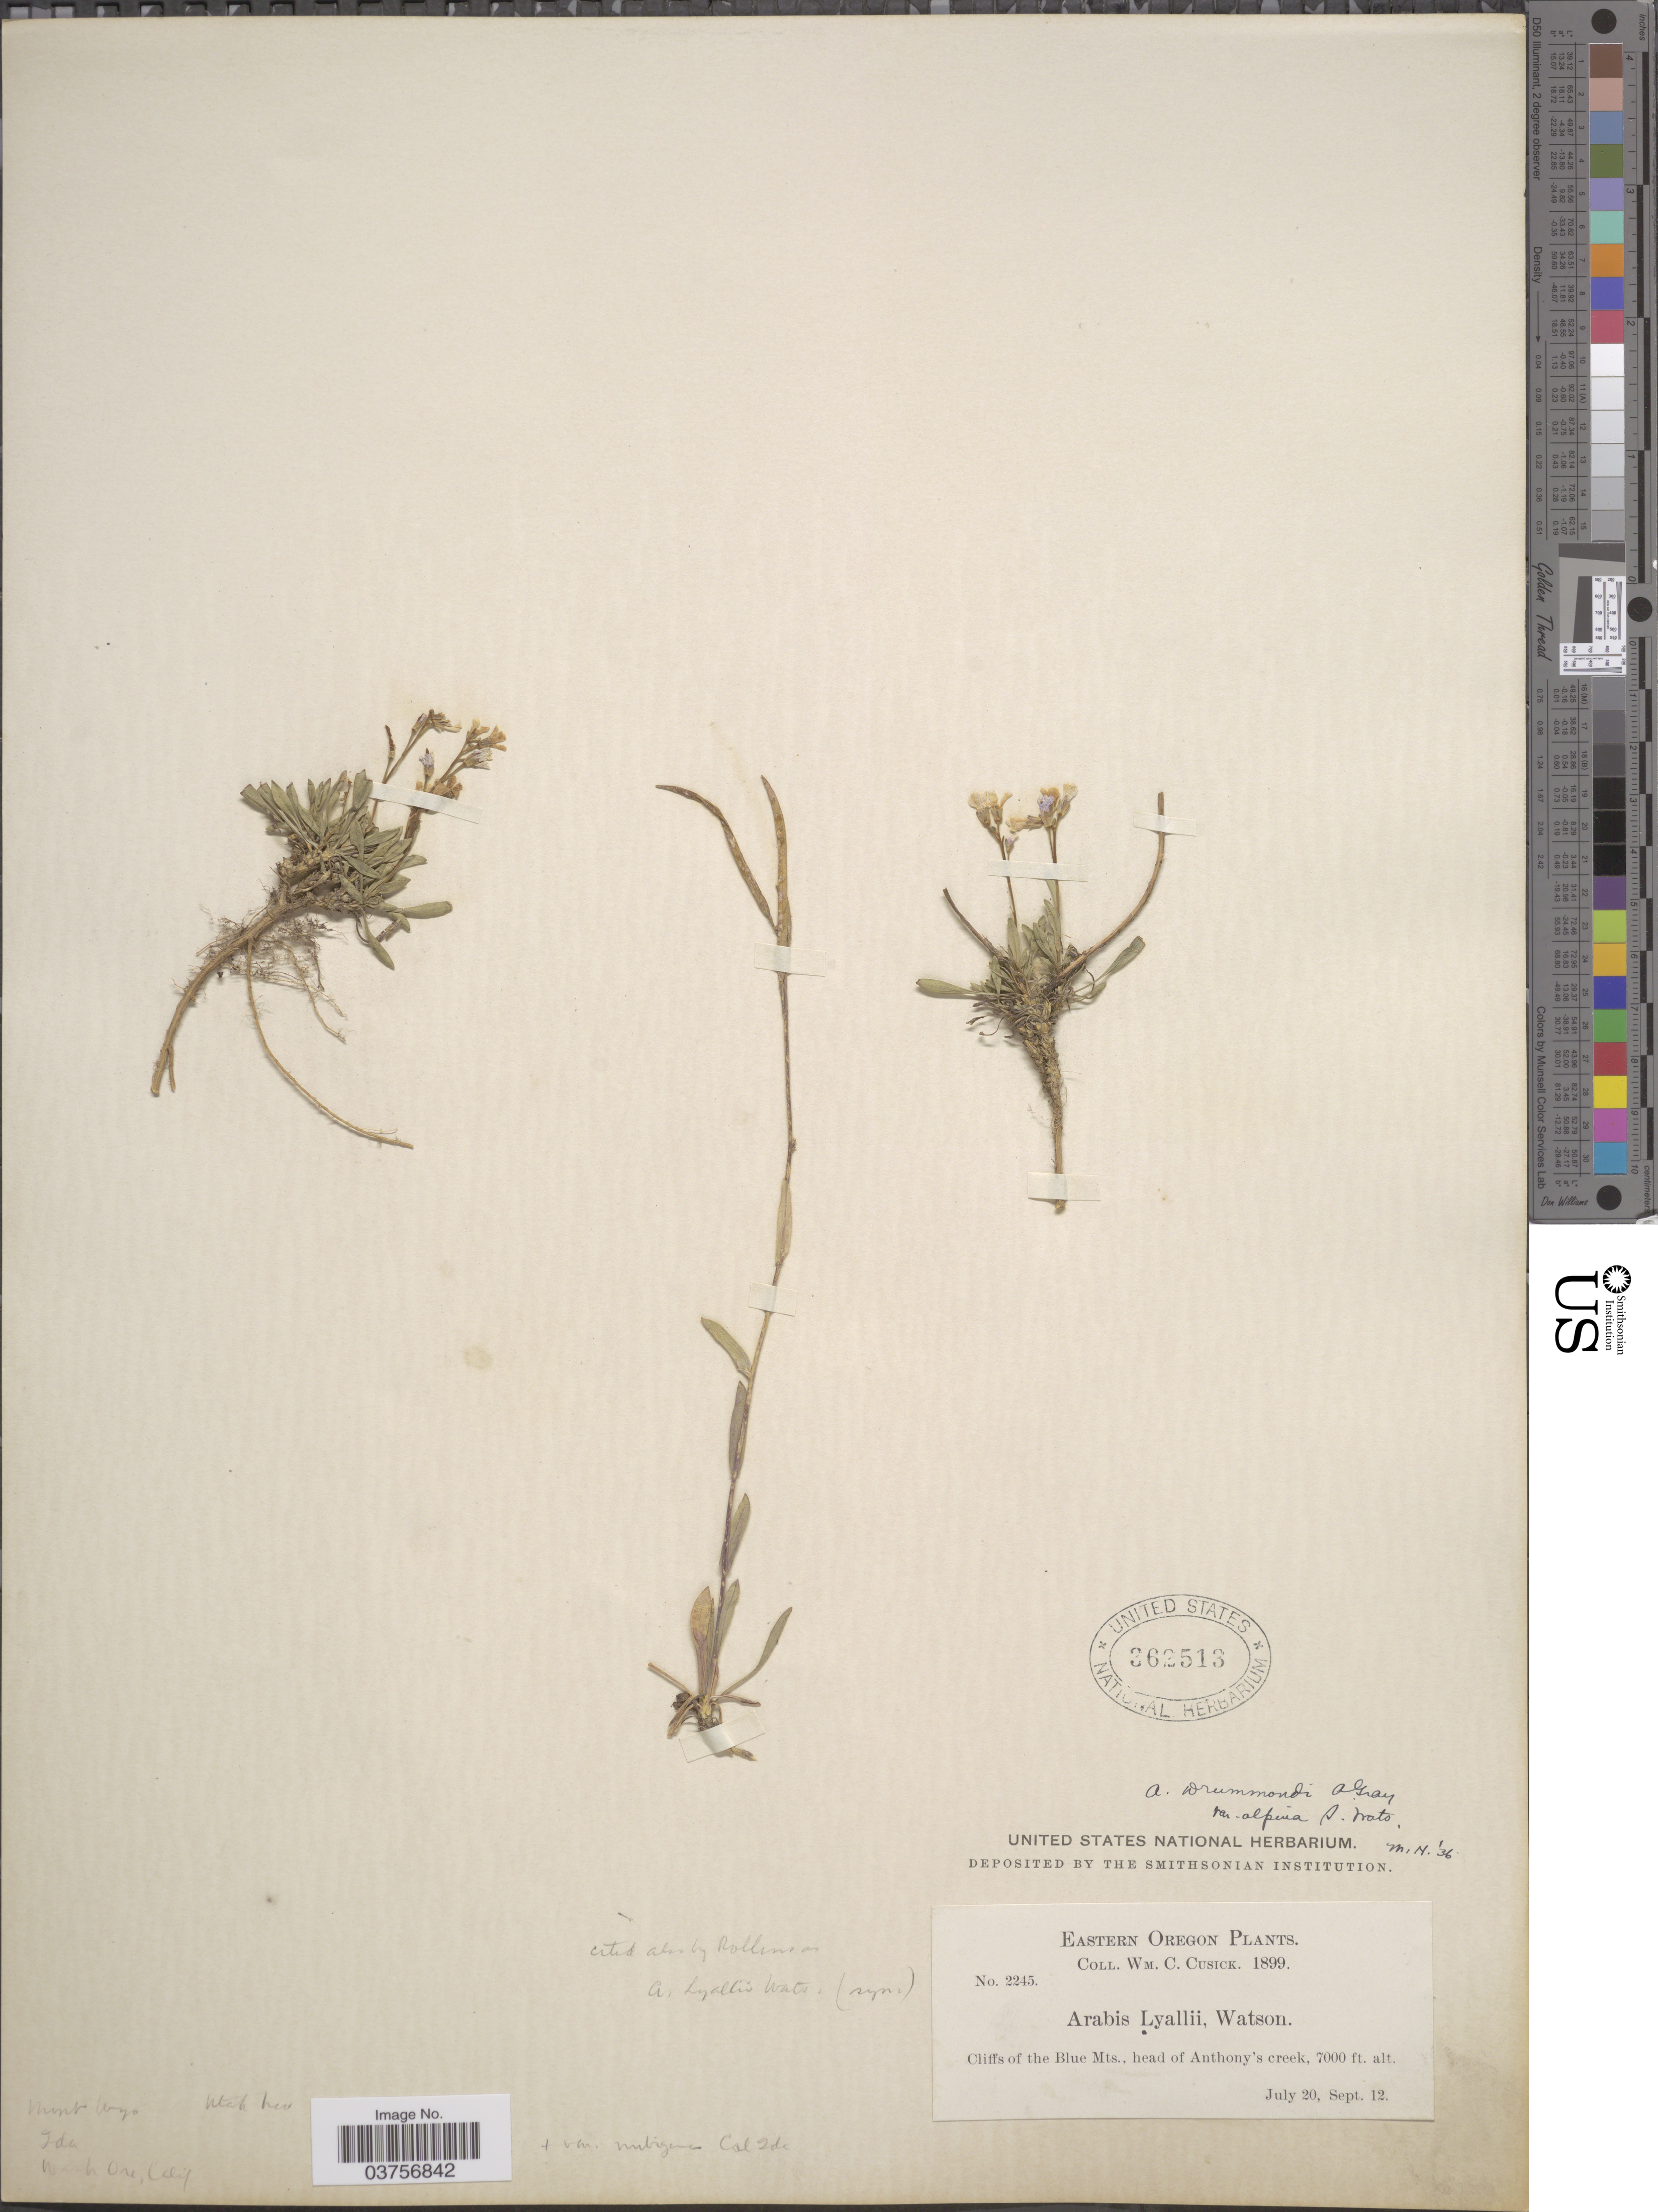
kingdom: Plantae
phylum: Tracheophyta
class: Magnoliopsida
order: Brassicales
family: Brassicaceae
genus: Arabis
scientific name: Arabis drummondii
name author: A. Gray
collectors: W. C. Cusick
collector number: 2245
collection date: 1899-07-20/1899-09-12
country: United States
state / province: Oregon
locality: Eastern Oregon. Cliffs of the Blue Mts., head of Anthony's creek.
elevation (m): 2134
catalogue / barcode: US 362513